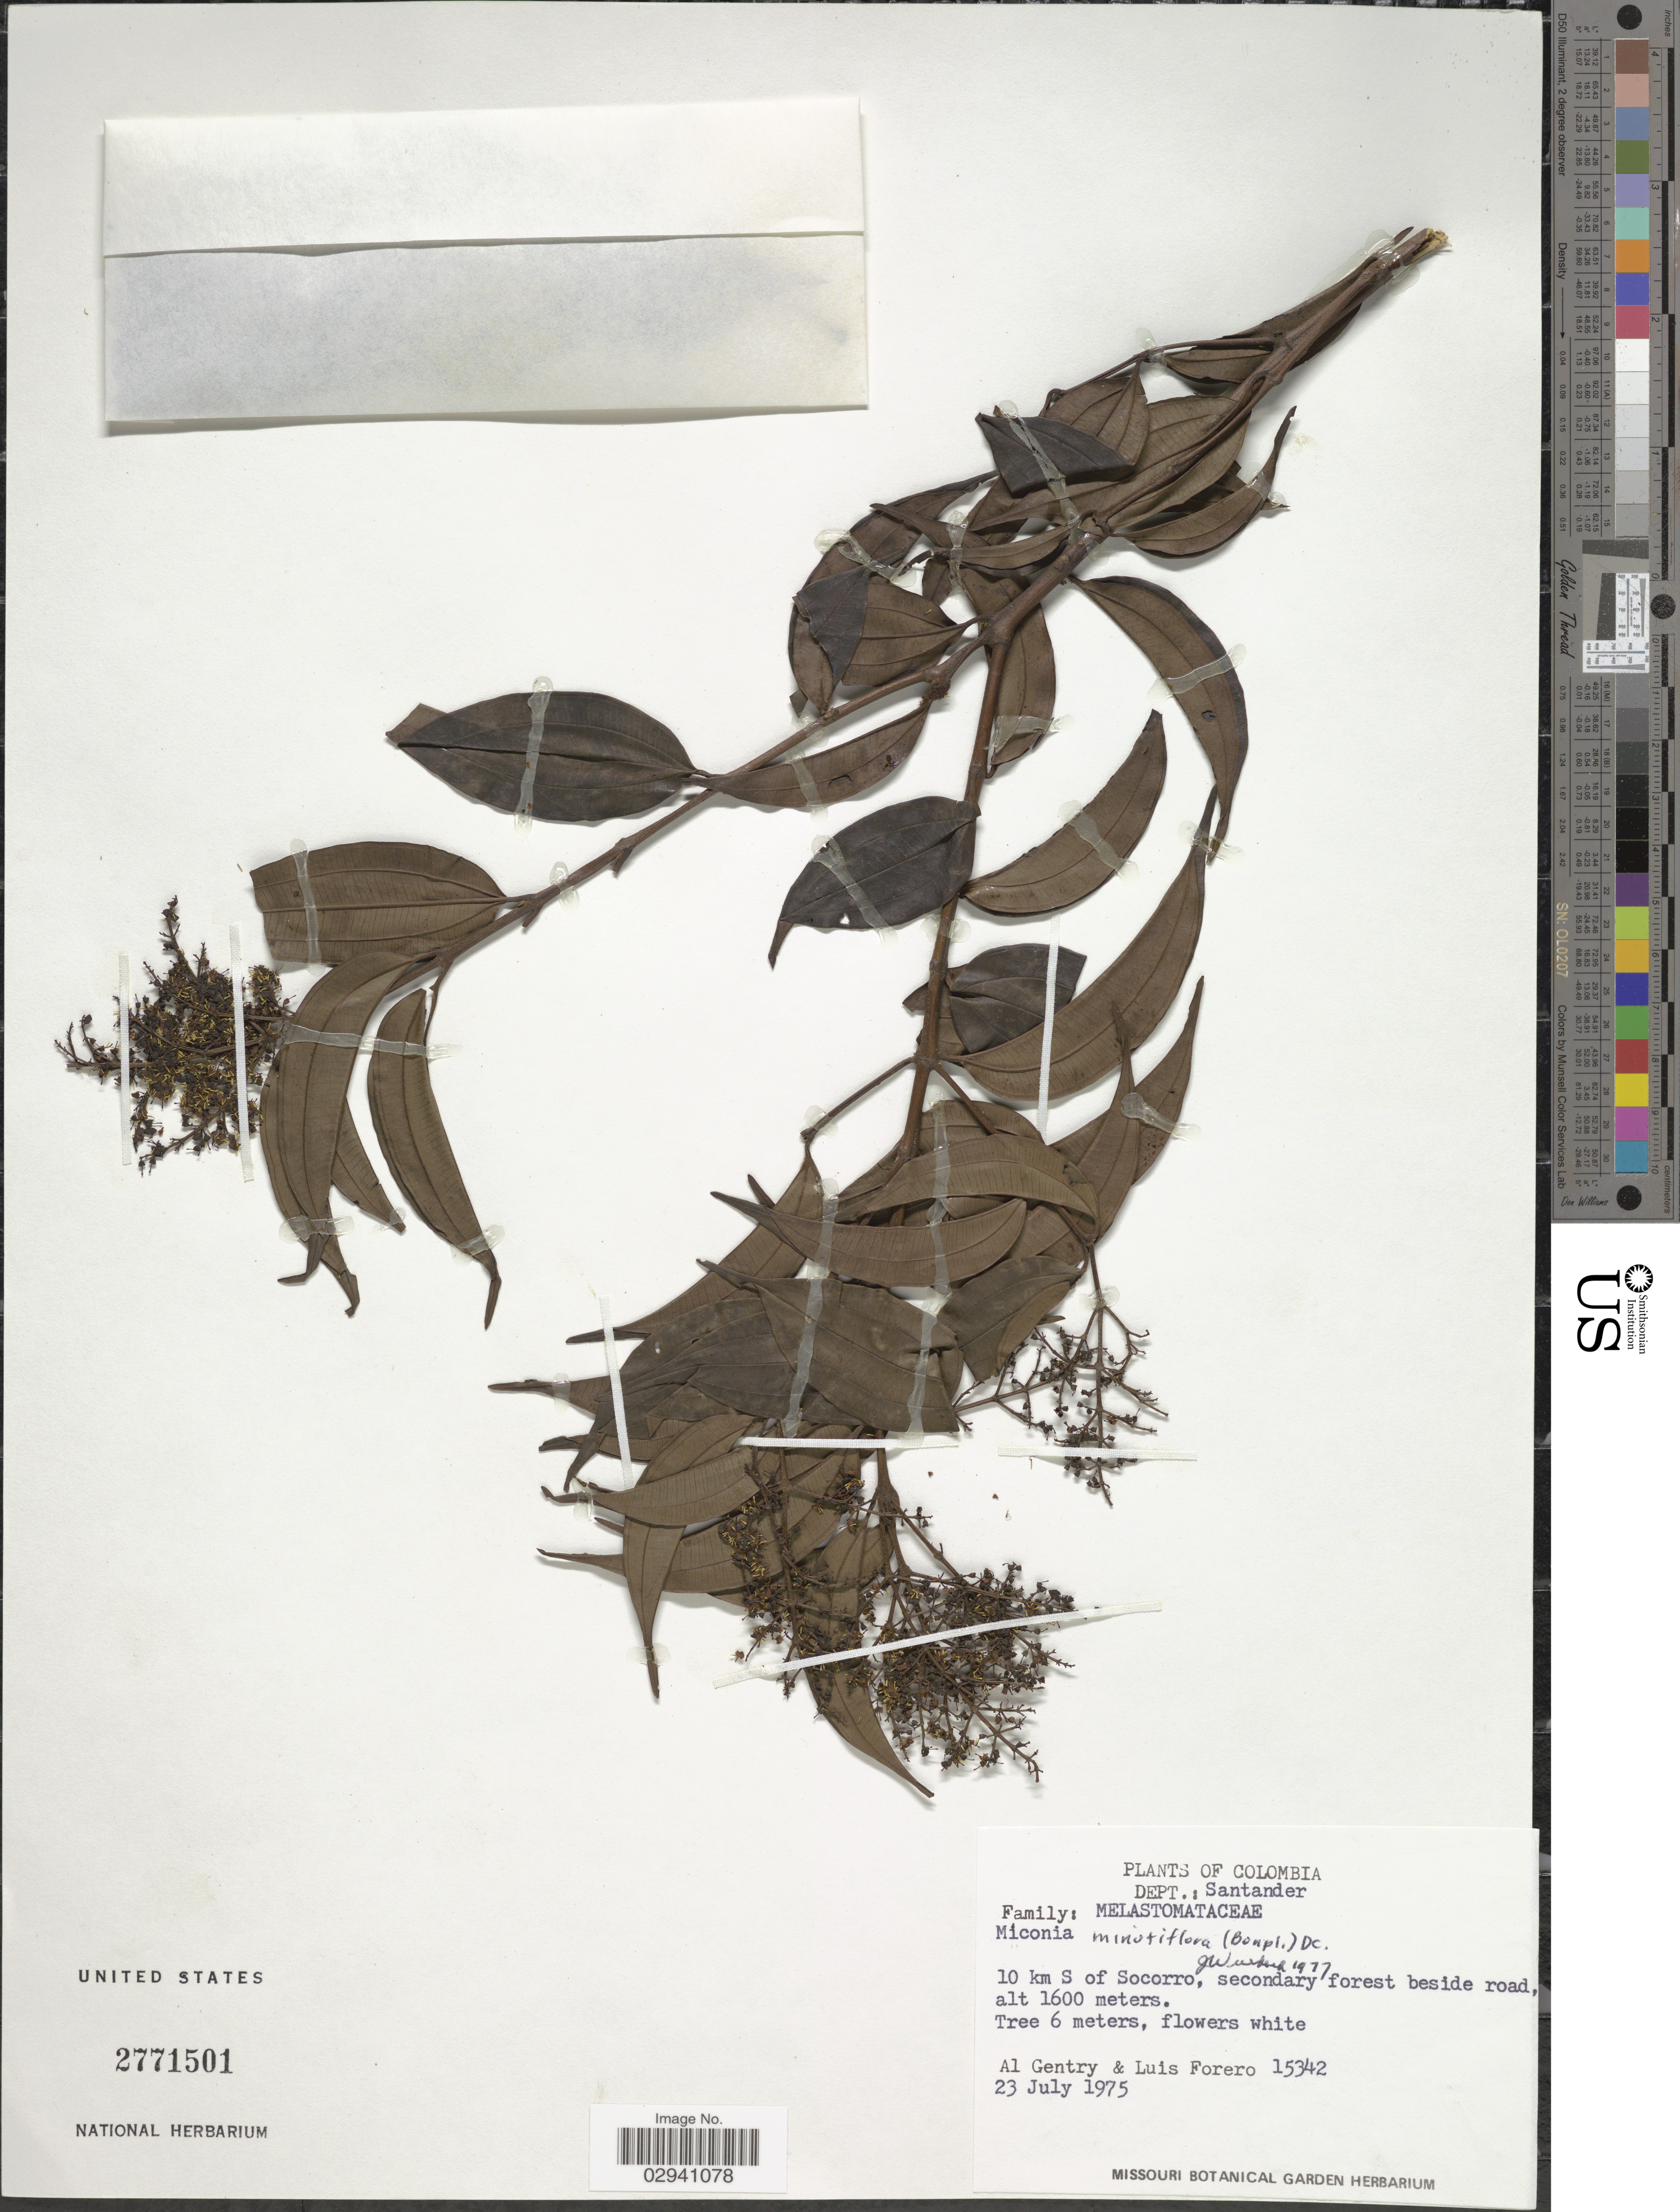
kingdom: Plantae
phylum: Tracheophyta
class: Magnoliopsida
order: Myrtales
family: Melastomataceae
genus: Miconia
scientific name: Miconia minutiflora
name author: (Bonpl.) DC.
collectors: A. H. Gentry & L. Forero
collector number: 15342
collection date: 1975-07-23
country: Colombia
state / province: Santander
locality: Dept. Santander. 10 km S of Socorro, secondary forest beside road.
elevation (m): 1600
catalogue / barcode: US 2771501